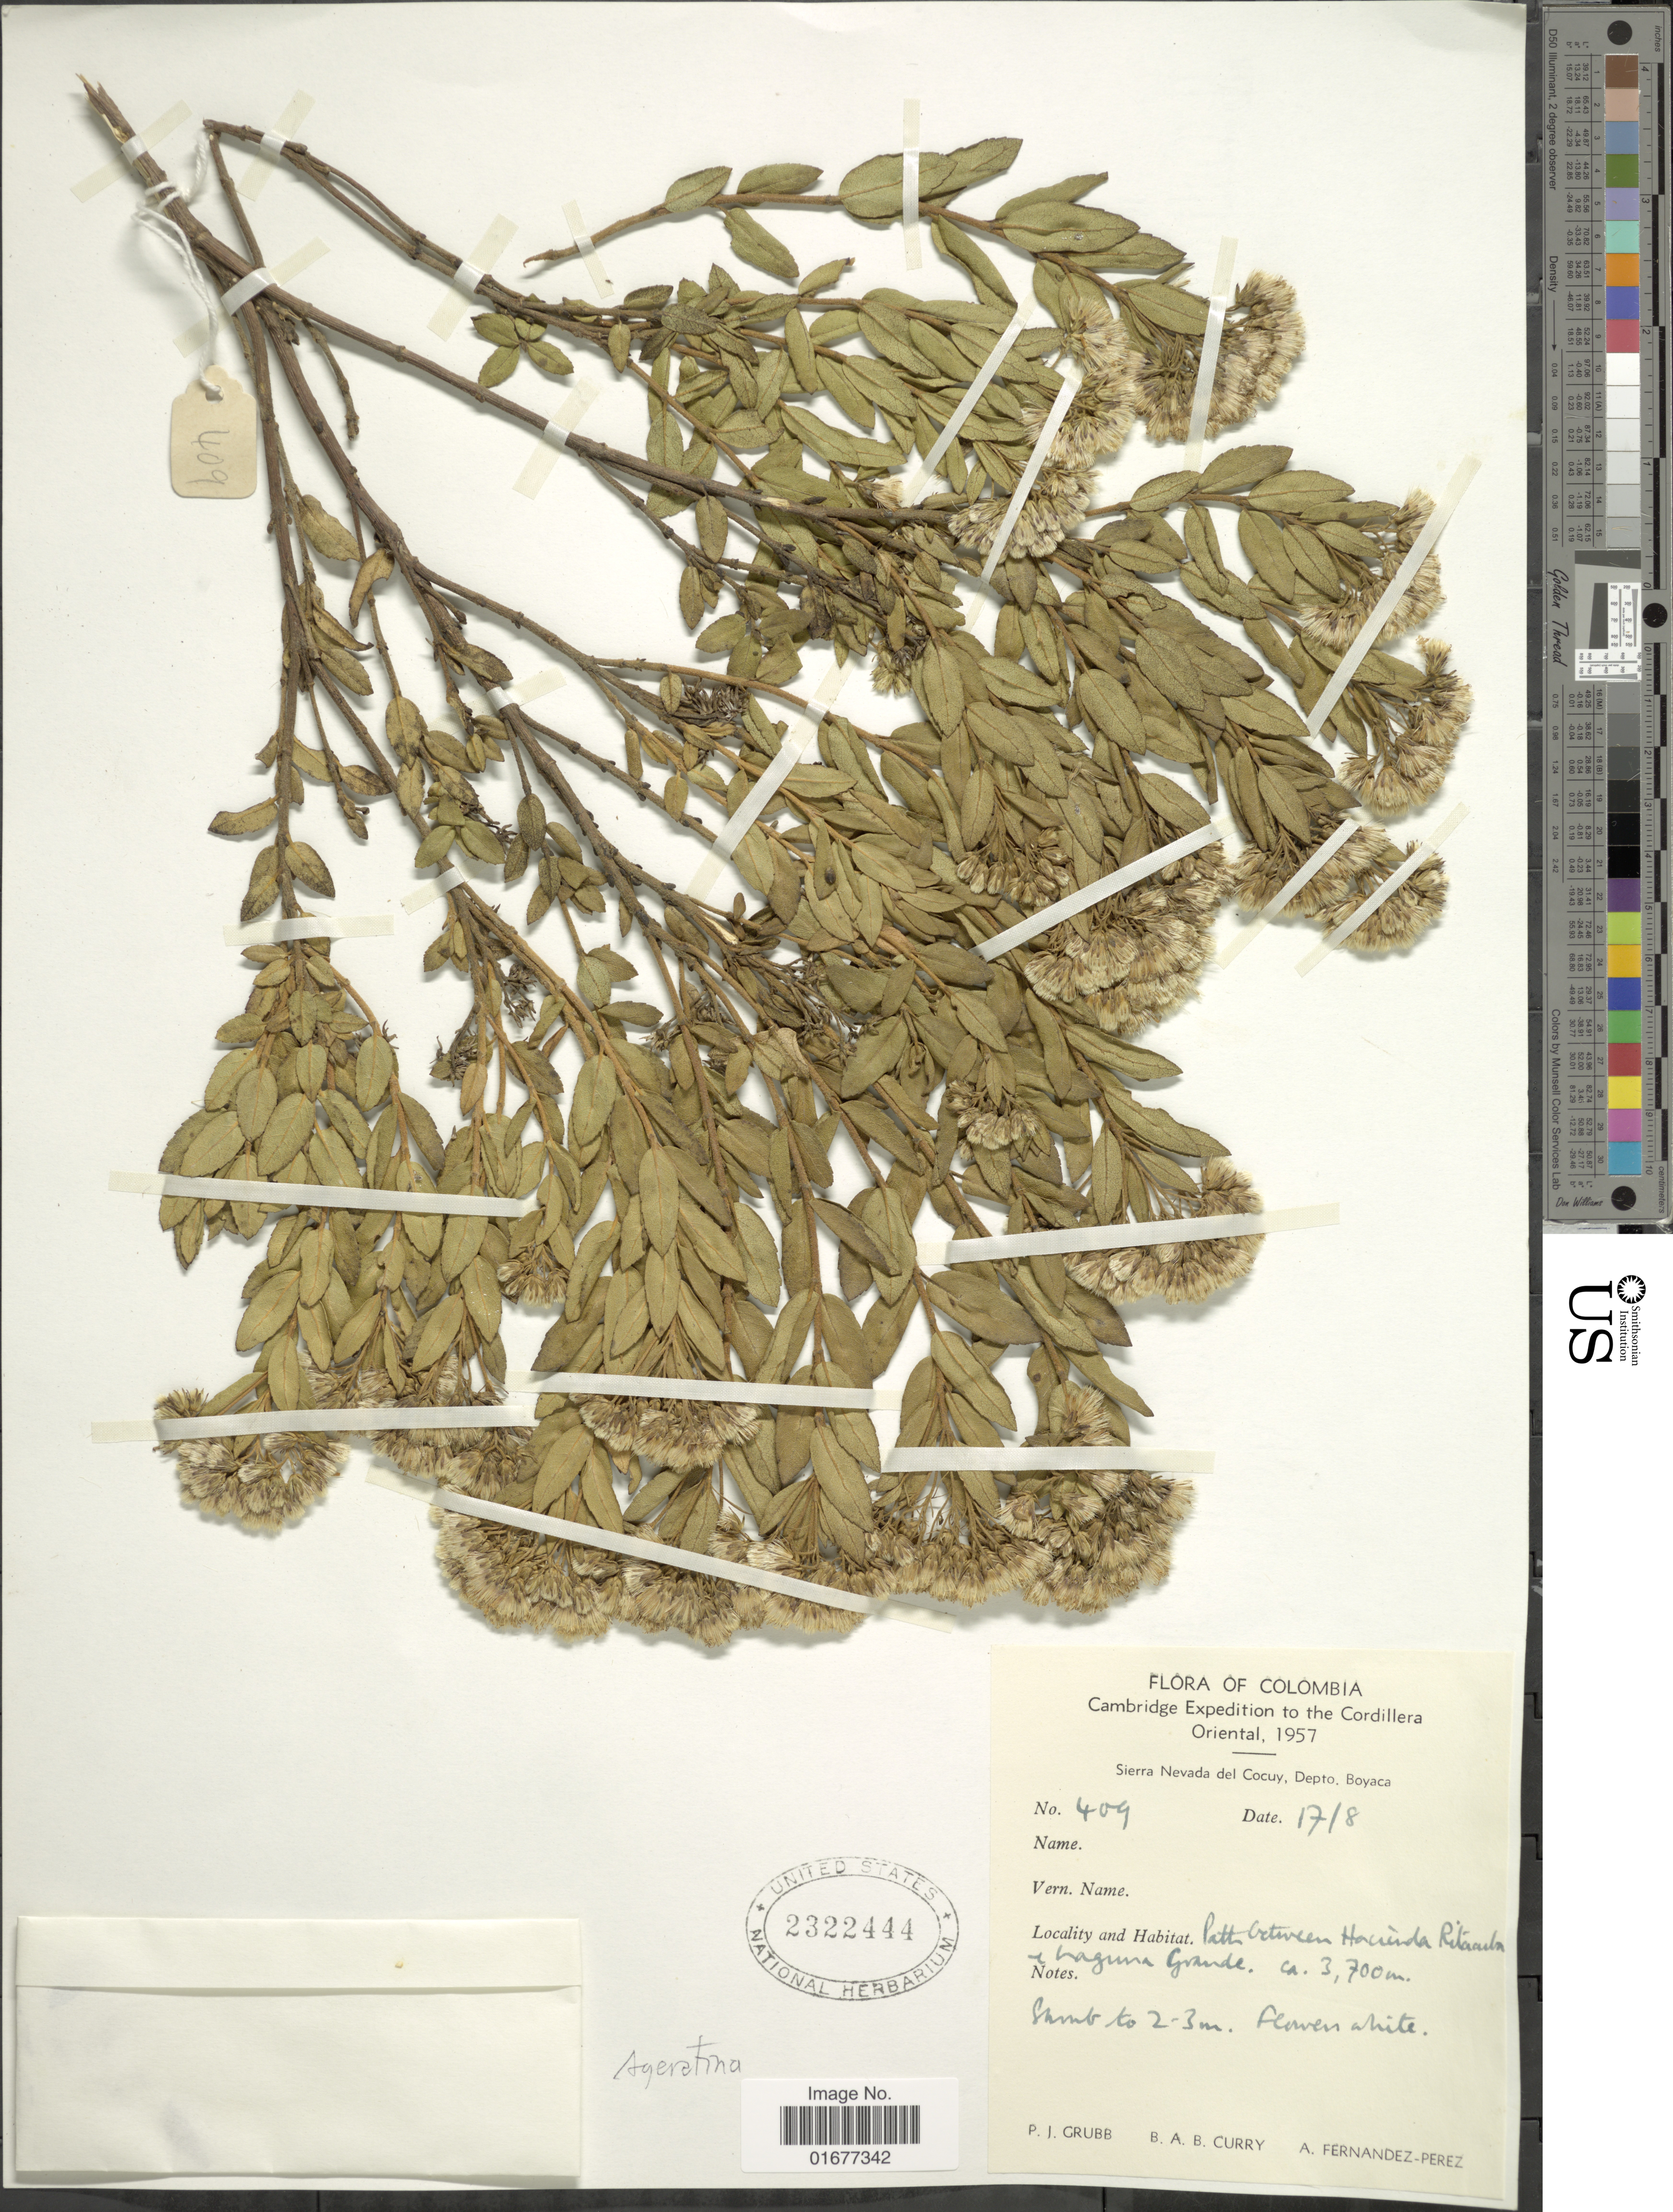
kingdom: Plantae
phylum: Tracheophyta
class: Magnoliopsida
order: Asterales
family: Asteraceae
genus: Ageratina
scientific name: Ageratina glyptophlebia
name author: (B.L. Rob.) R.M. King & H. Rob.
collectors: P. J. Grubb, B. Curry & A. Fernández-Pérez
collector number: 409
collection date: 1957-08-17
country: Colombia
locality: Cordillera Oriental, Path between Hacienda Ritacuba y Laguna Grande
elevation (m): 3700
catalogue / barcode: US 2322444